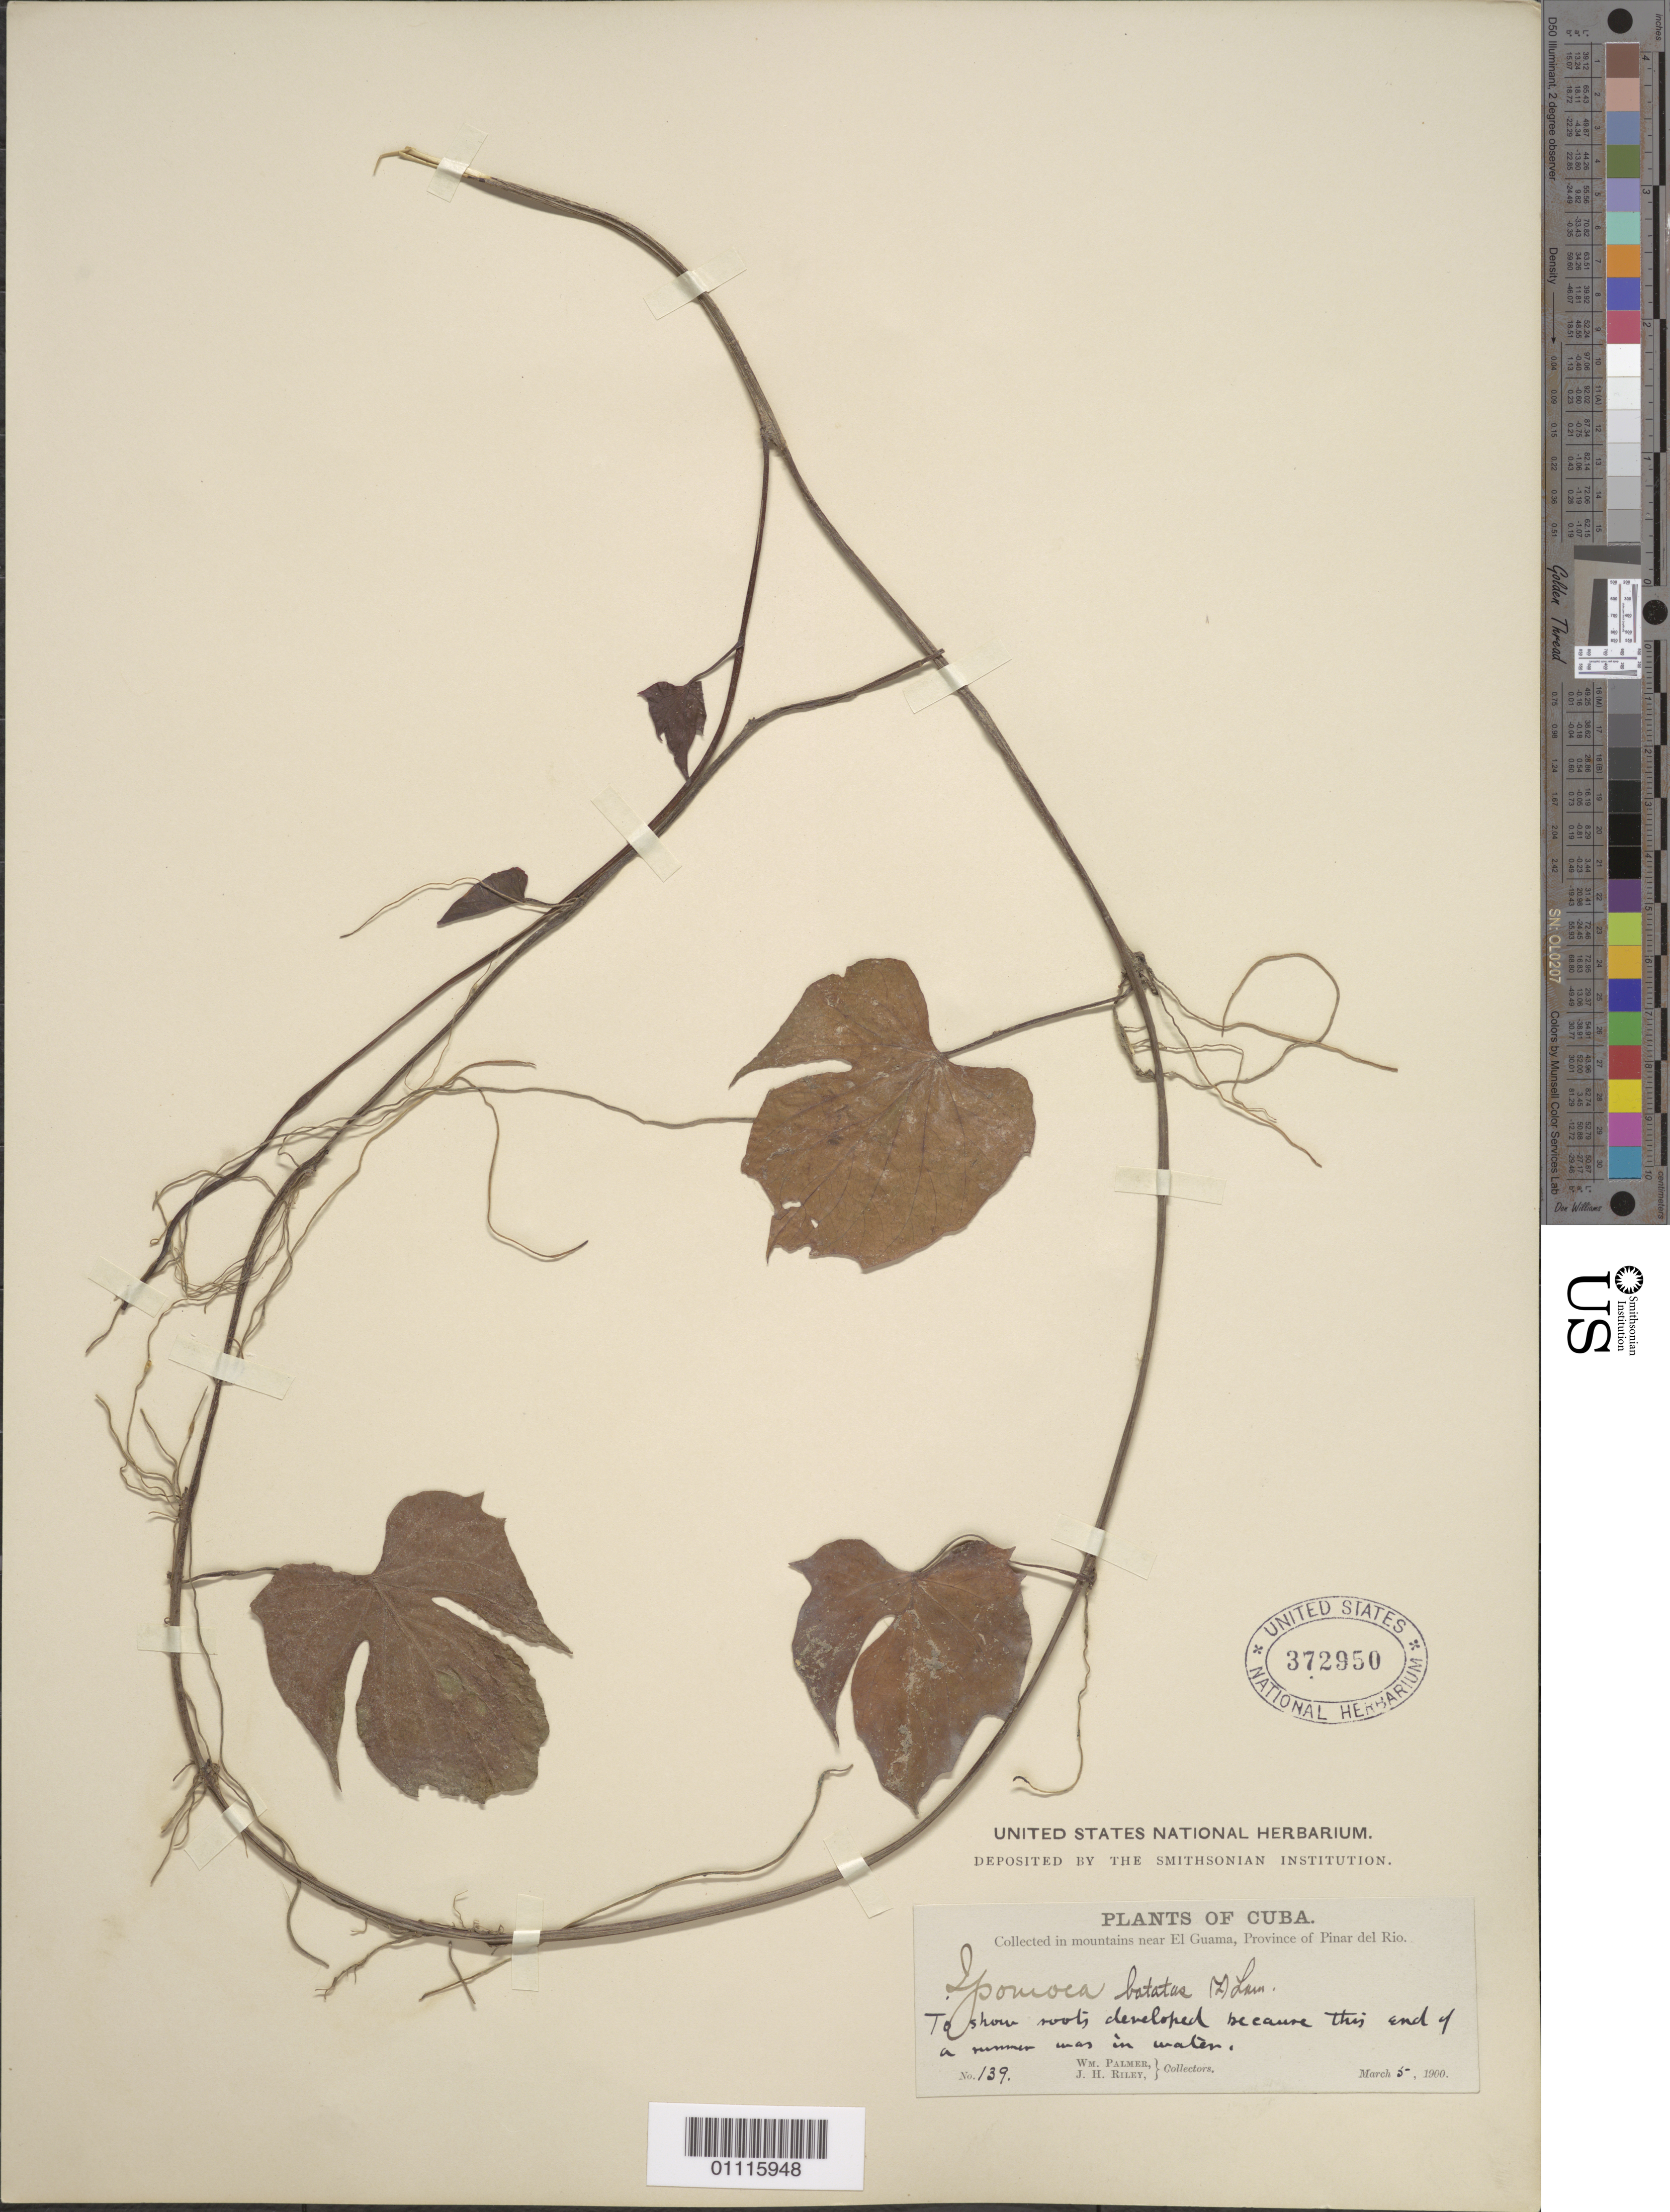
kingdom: Plantae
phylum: Tracheophyta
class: Magnoliopsida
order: Solanales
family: Convolvulaceae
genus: Ipomoea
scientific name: Ipomoea batatas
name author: (L.) Lam.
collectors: W. Palmer & J. H. Riley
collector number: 139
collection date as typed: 05 Mar 1900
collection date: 1900-03-05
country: Cuba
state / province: Pinar del Rio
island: Cuba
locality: Collected in mountains near El Guama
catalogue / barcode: US 372950